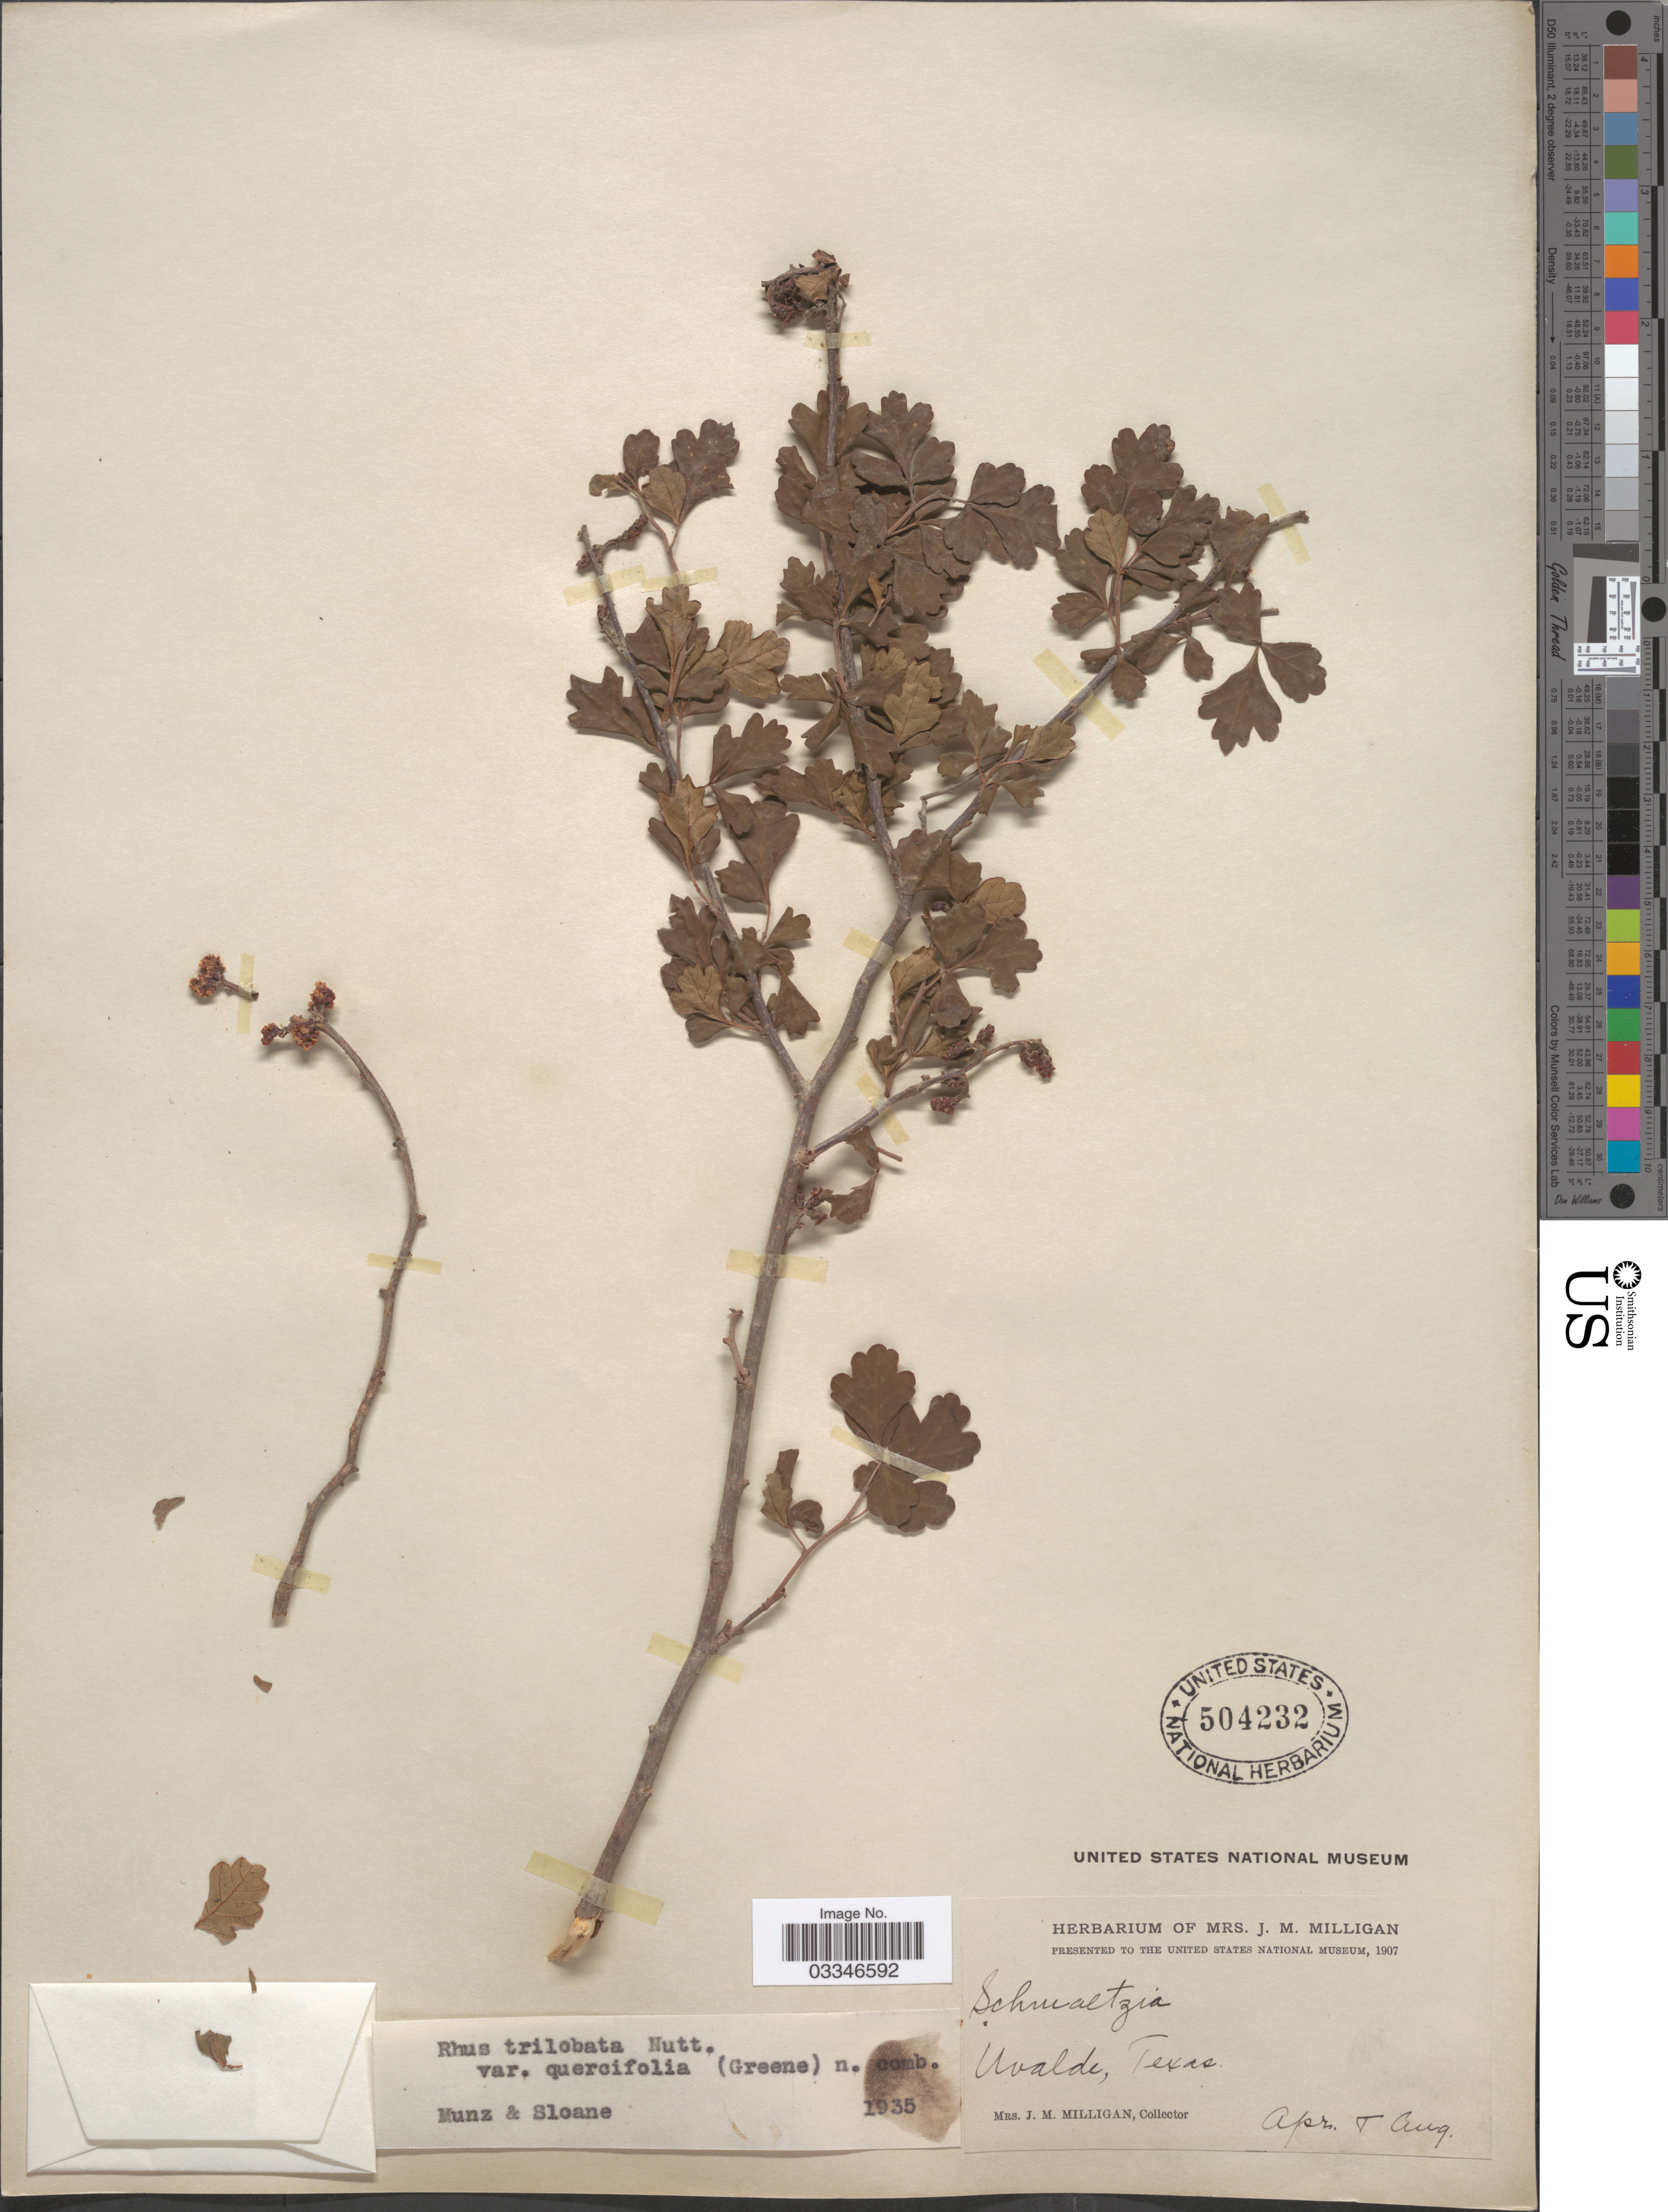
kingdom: Plantae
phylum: Tracheophyta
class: Magnoliopsida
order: Sapindales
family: Anacardiaceae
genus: Rhus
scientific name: Rhus trilobata var. quercifolia (Greene) Munz & Sloane ined.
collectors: J. Milligan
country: United States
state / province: Texas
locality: Uvalde.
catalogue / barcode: US 504232